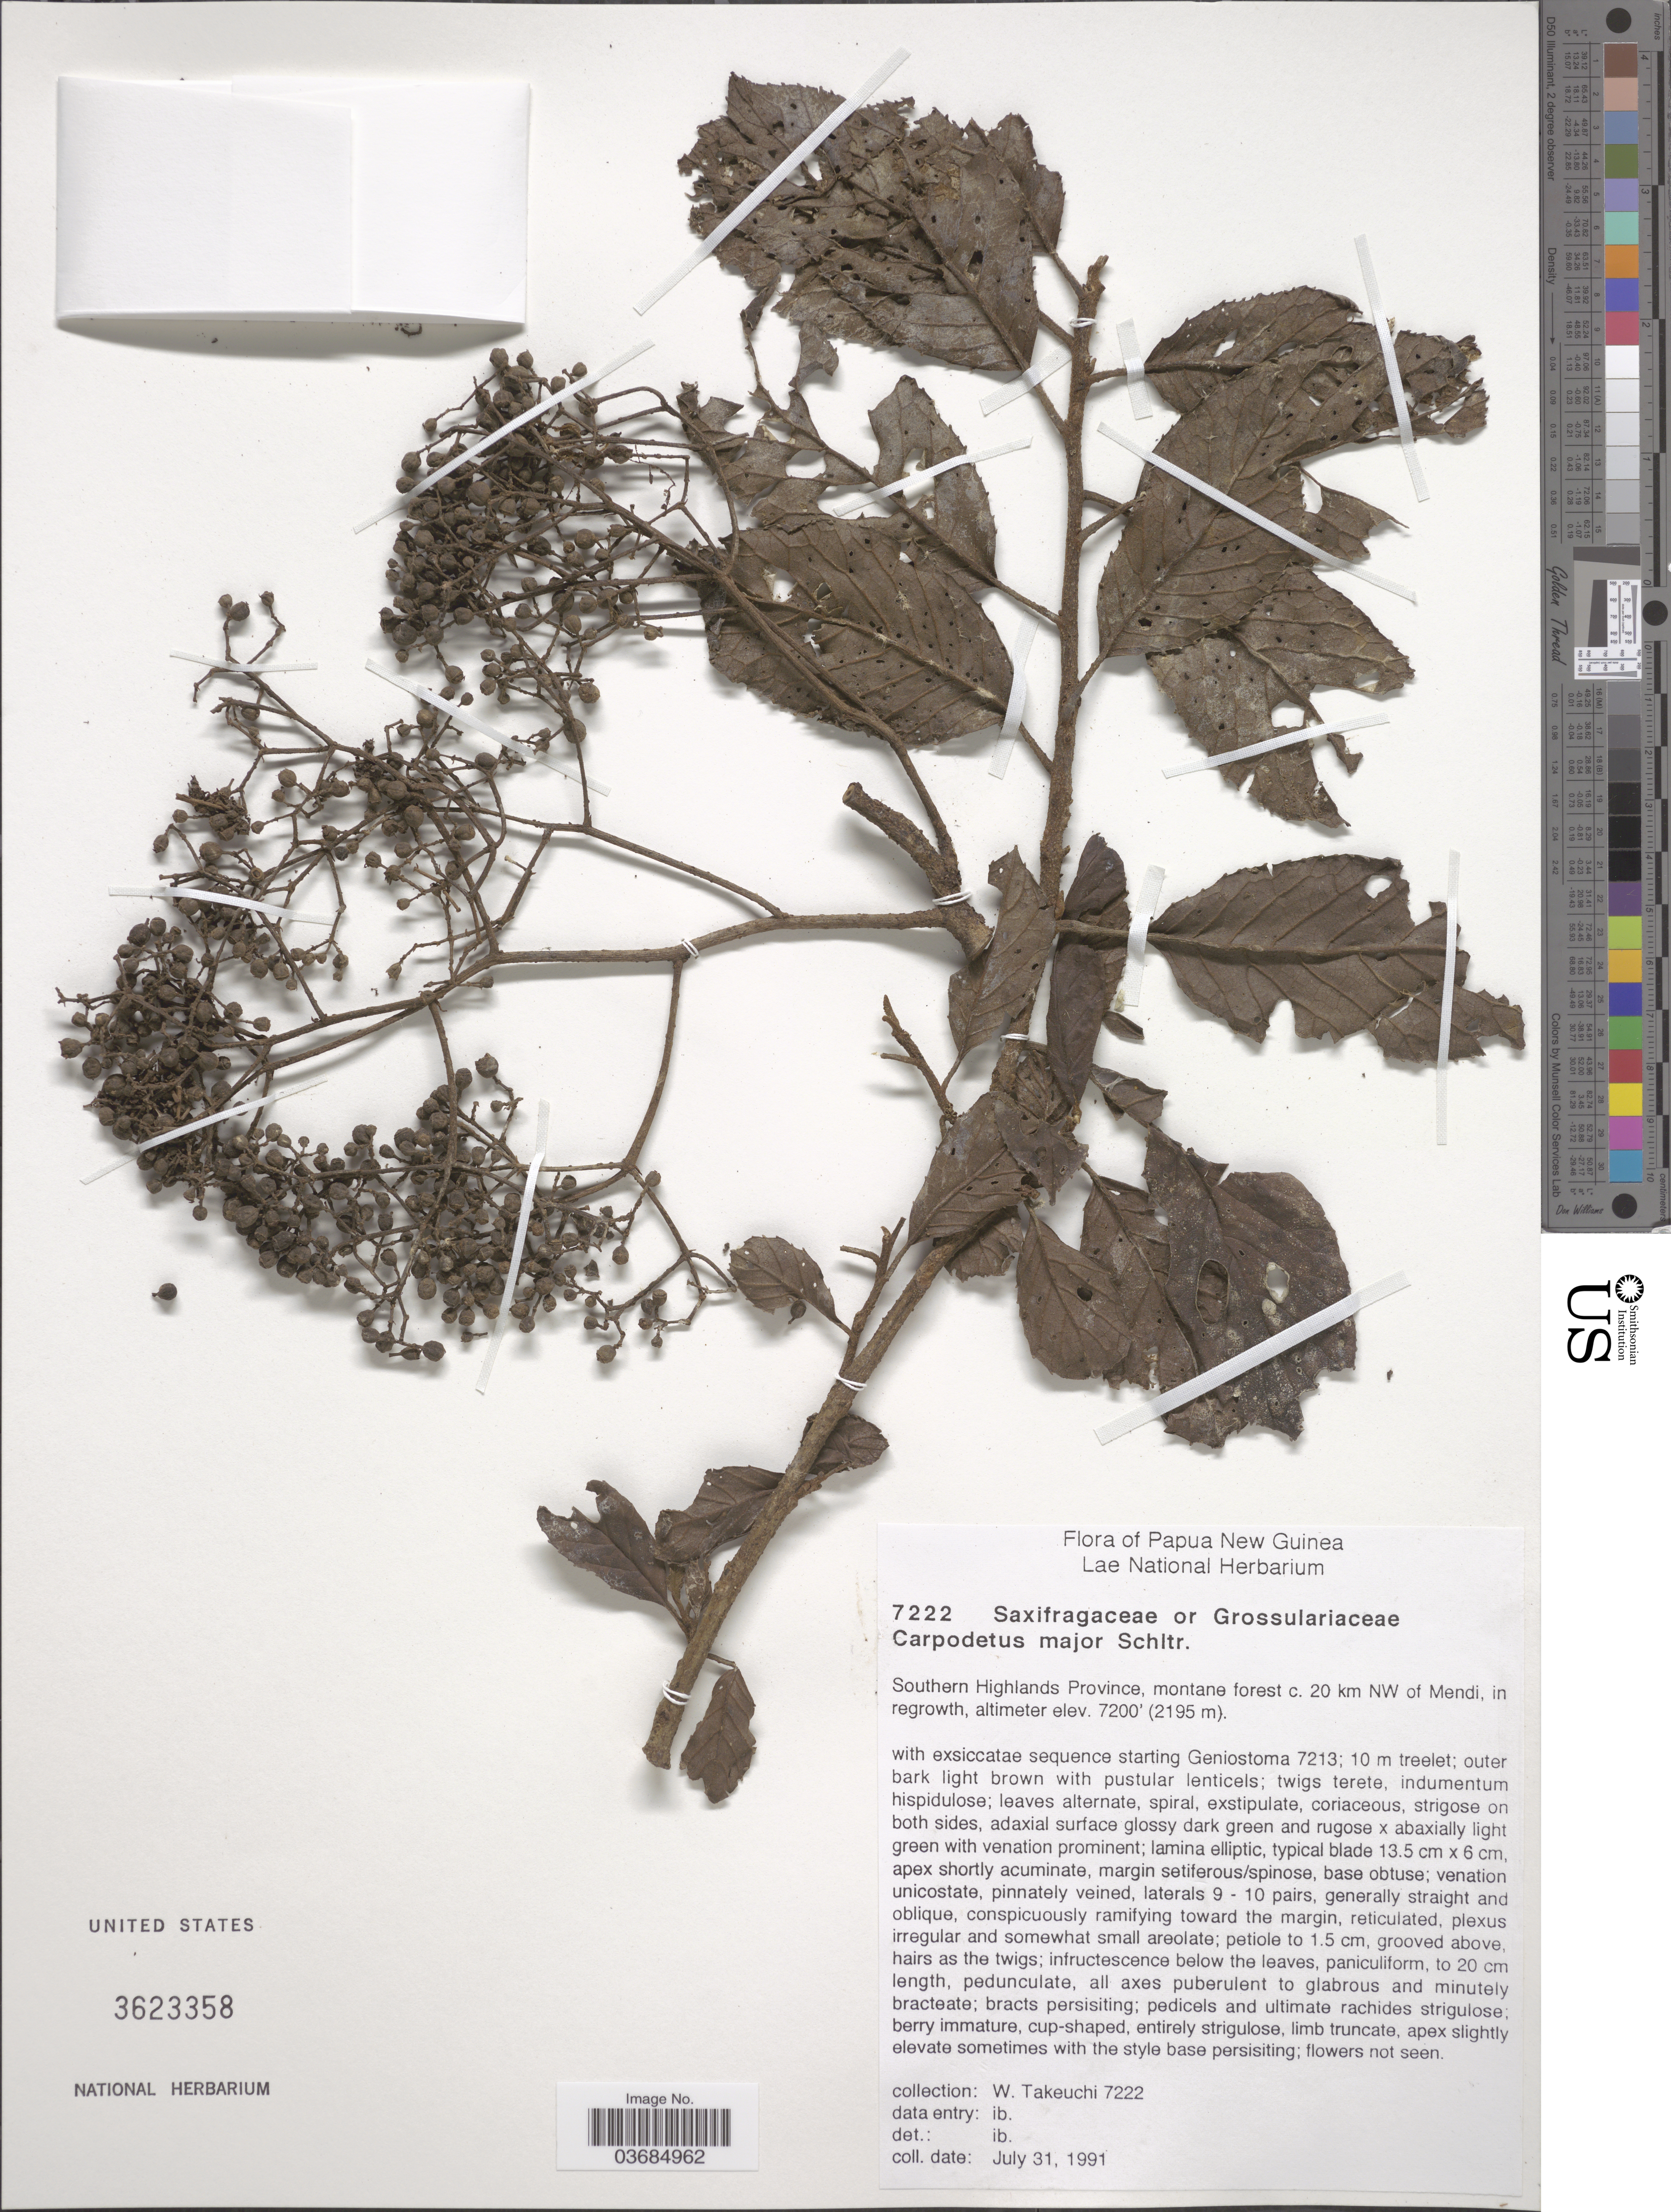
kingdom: Plantae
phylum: Tracheophyta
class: Magnoliopsida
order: Escalloniales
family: Escalloniaceae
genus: Polyosma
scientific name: Polyosma sp.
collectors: W. Takeuchi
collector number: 7222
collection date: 1991-07-31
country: Papua New Guinea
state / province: Southern Highlands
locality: Montane forest c. 20 km NW of Mendi, in regrowth.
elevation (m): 2195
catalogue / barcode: US 3623358